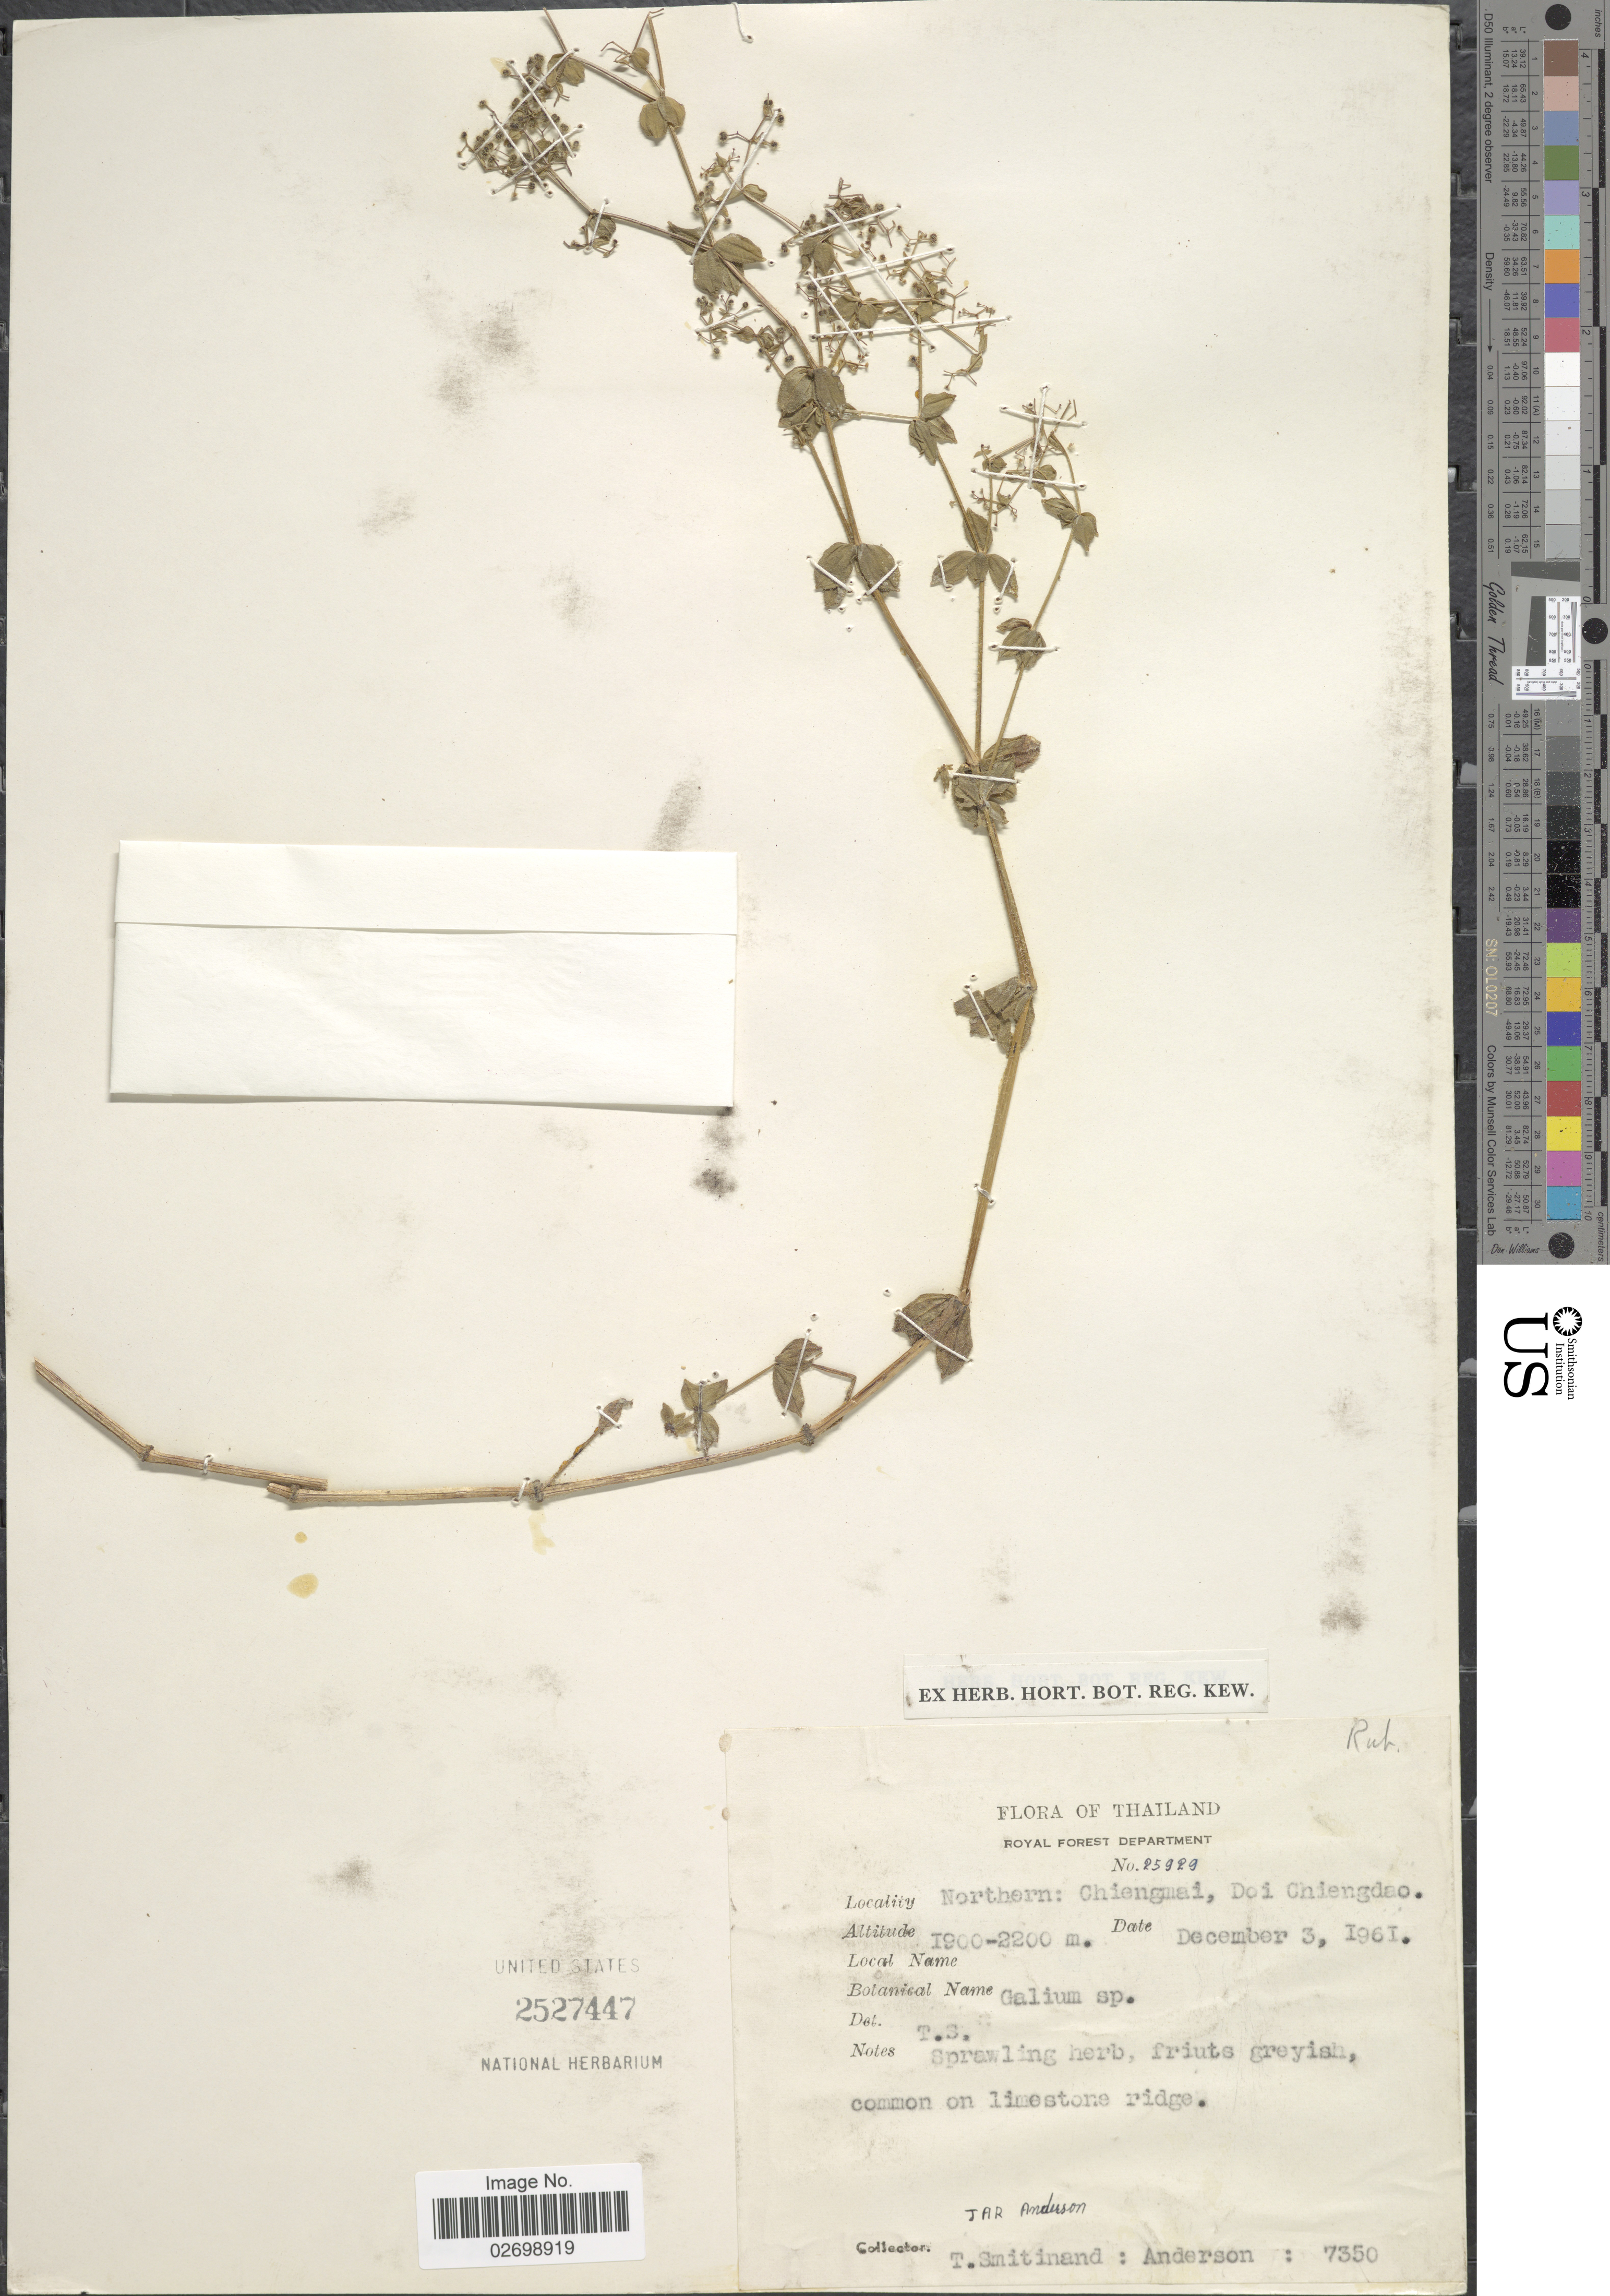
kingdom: Plantae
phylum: Tracheophyta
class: Magnoliopsida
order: Gentianales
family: Rubiaceae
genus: Galium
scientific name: Galium sp.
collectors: T. Smitinand & J. A. R. Anderson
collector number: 7350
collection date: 1961-12-03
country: Thailand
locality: Northern: Chiengmai, Doi Chiengdao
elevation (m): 1900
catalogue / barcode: US 2527447